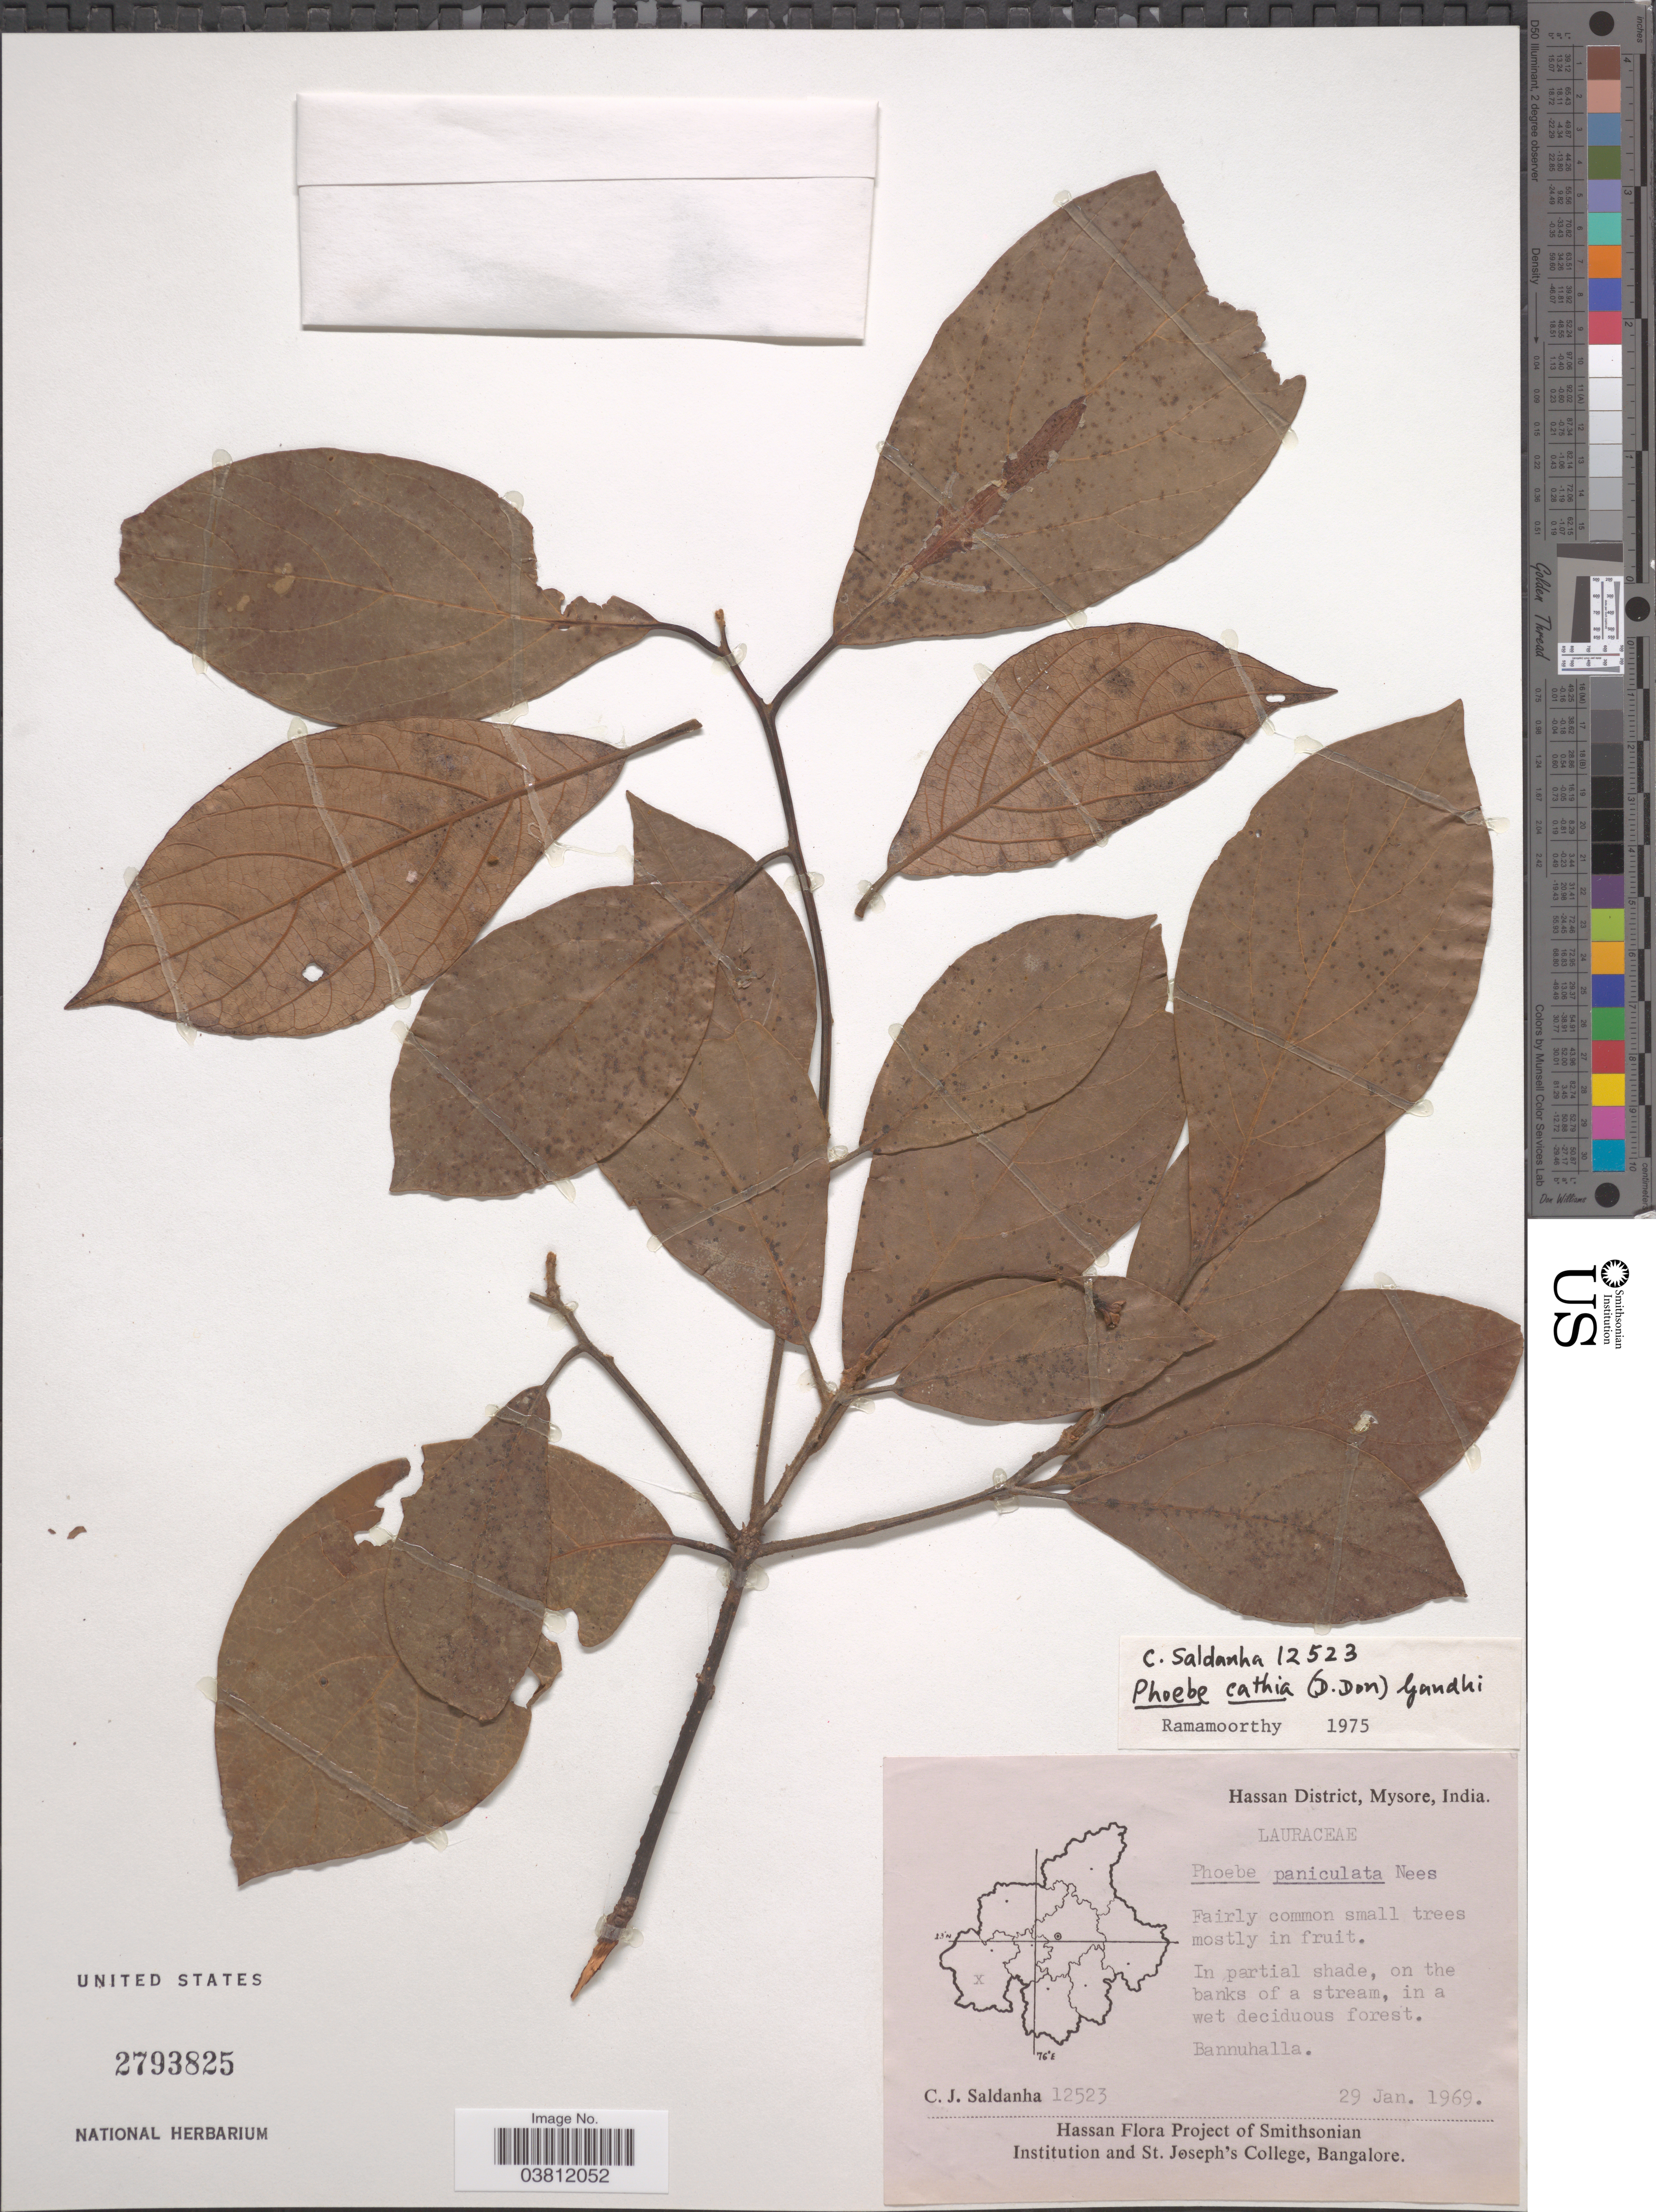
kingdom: Plantae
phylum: Tracheophyta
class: Magnoliopsida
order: Laurales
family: Lauraceae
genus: Phoebe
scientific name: Phoebe cathia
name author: (D. Don) Kosterm.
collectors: C. J. Saldanha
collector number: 12523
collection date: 1969-01-29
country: India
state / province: Karnataka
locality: Hassan District, Mysore. Bannuhalla.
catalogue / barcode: US 2793825